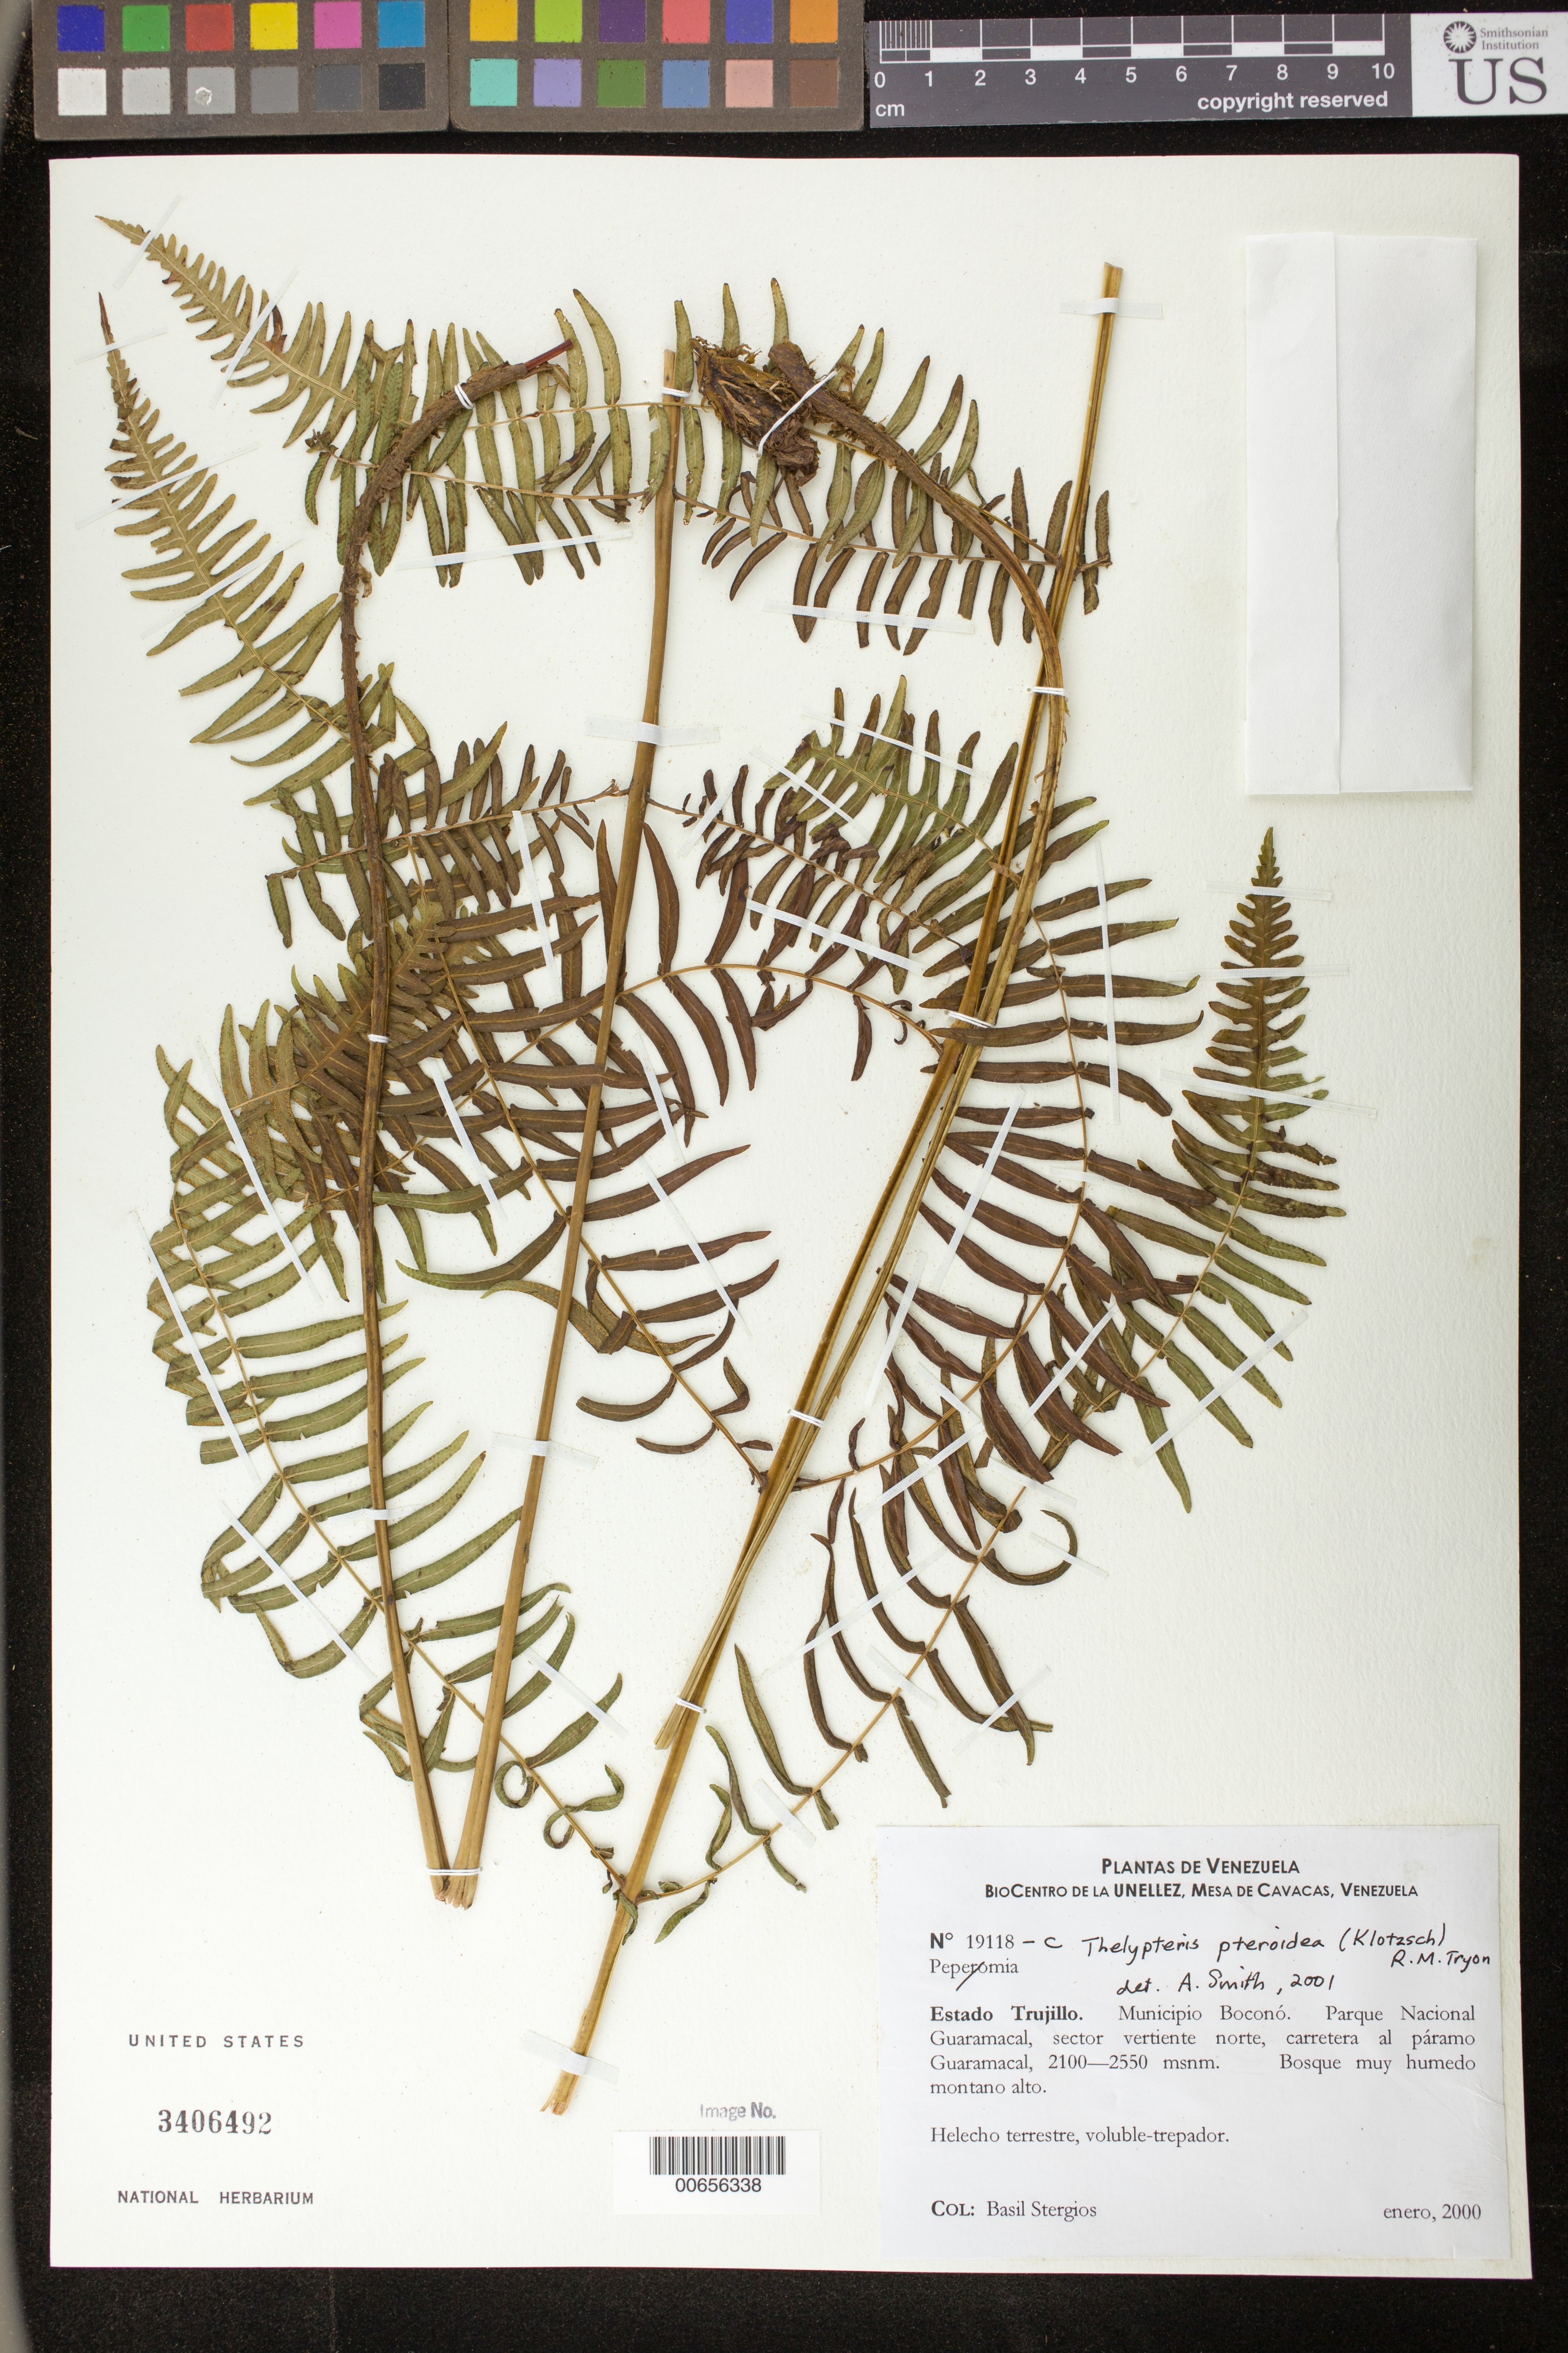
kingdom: Plantae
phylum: Tracheophyta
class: Polypodiopsida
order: Polypodiales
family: Thelypteridaceae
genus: Thelypteris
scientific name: Thelypteris pteroidea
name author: (Klotzsch) R.M. Tryon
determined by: Smith, Alan R., (UC)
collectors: B. G. Stergios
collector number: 19118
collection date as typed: Jan 2000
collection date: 2000-01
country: Venezuela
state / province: Trujillo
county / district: Boconó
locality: Parque Nacional Guaramacal, vertiente N, carretera al páramo Guaramacal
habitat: Bosque muy húmedo montano alto.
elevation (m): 2100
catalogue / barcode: US 3406492